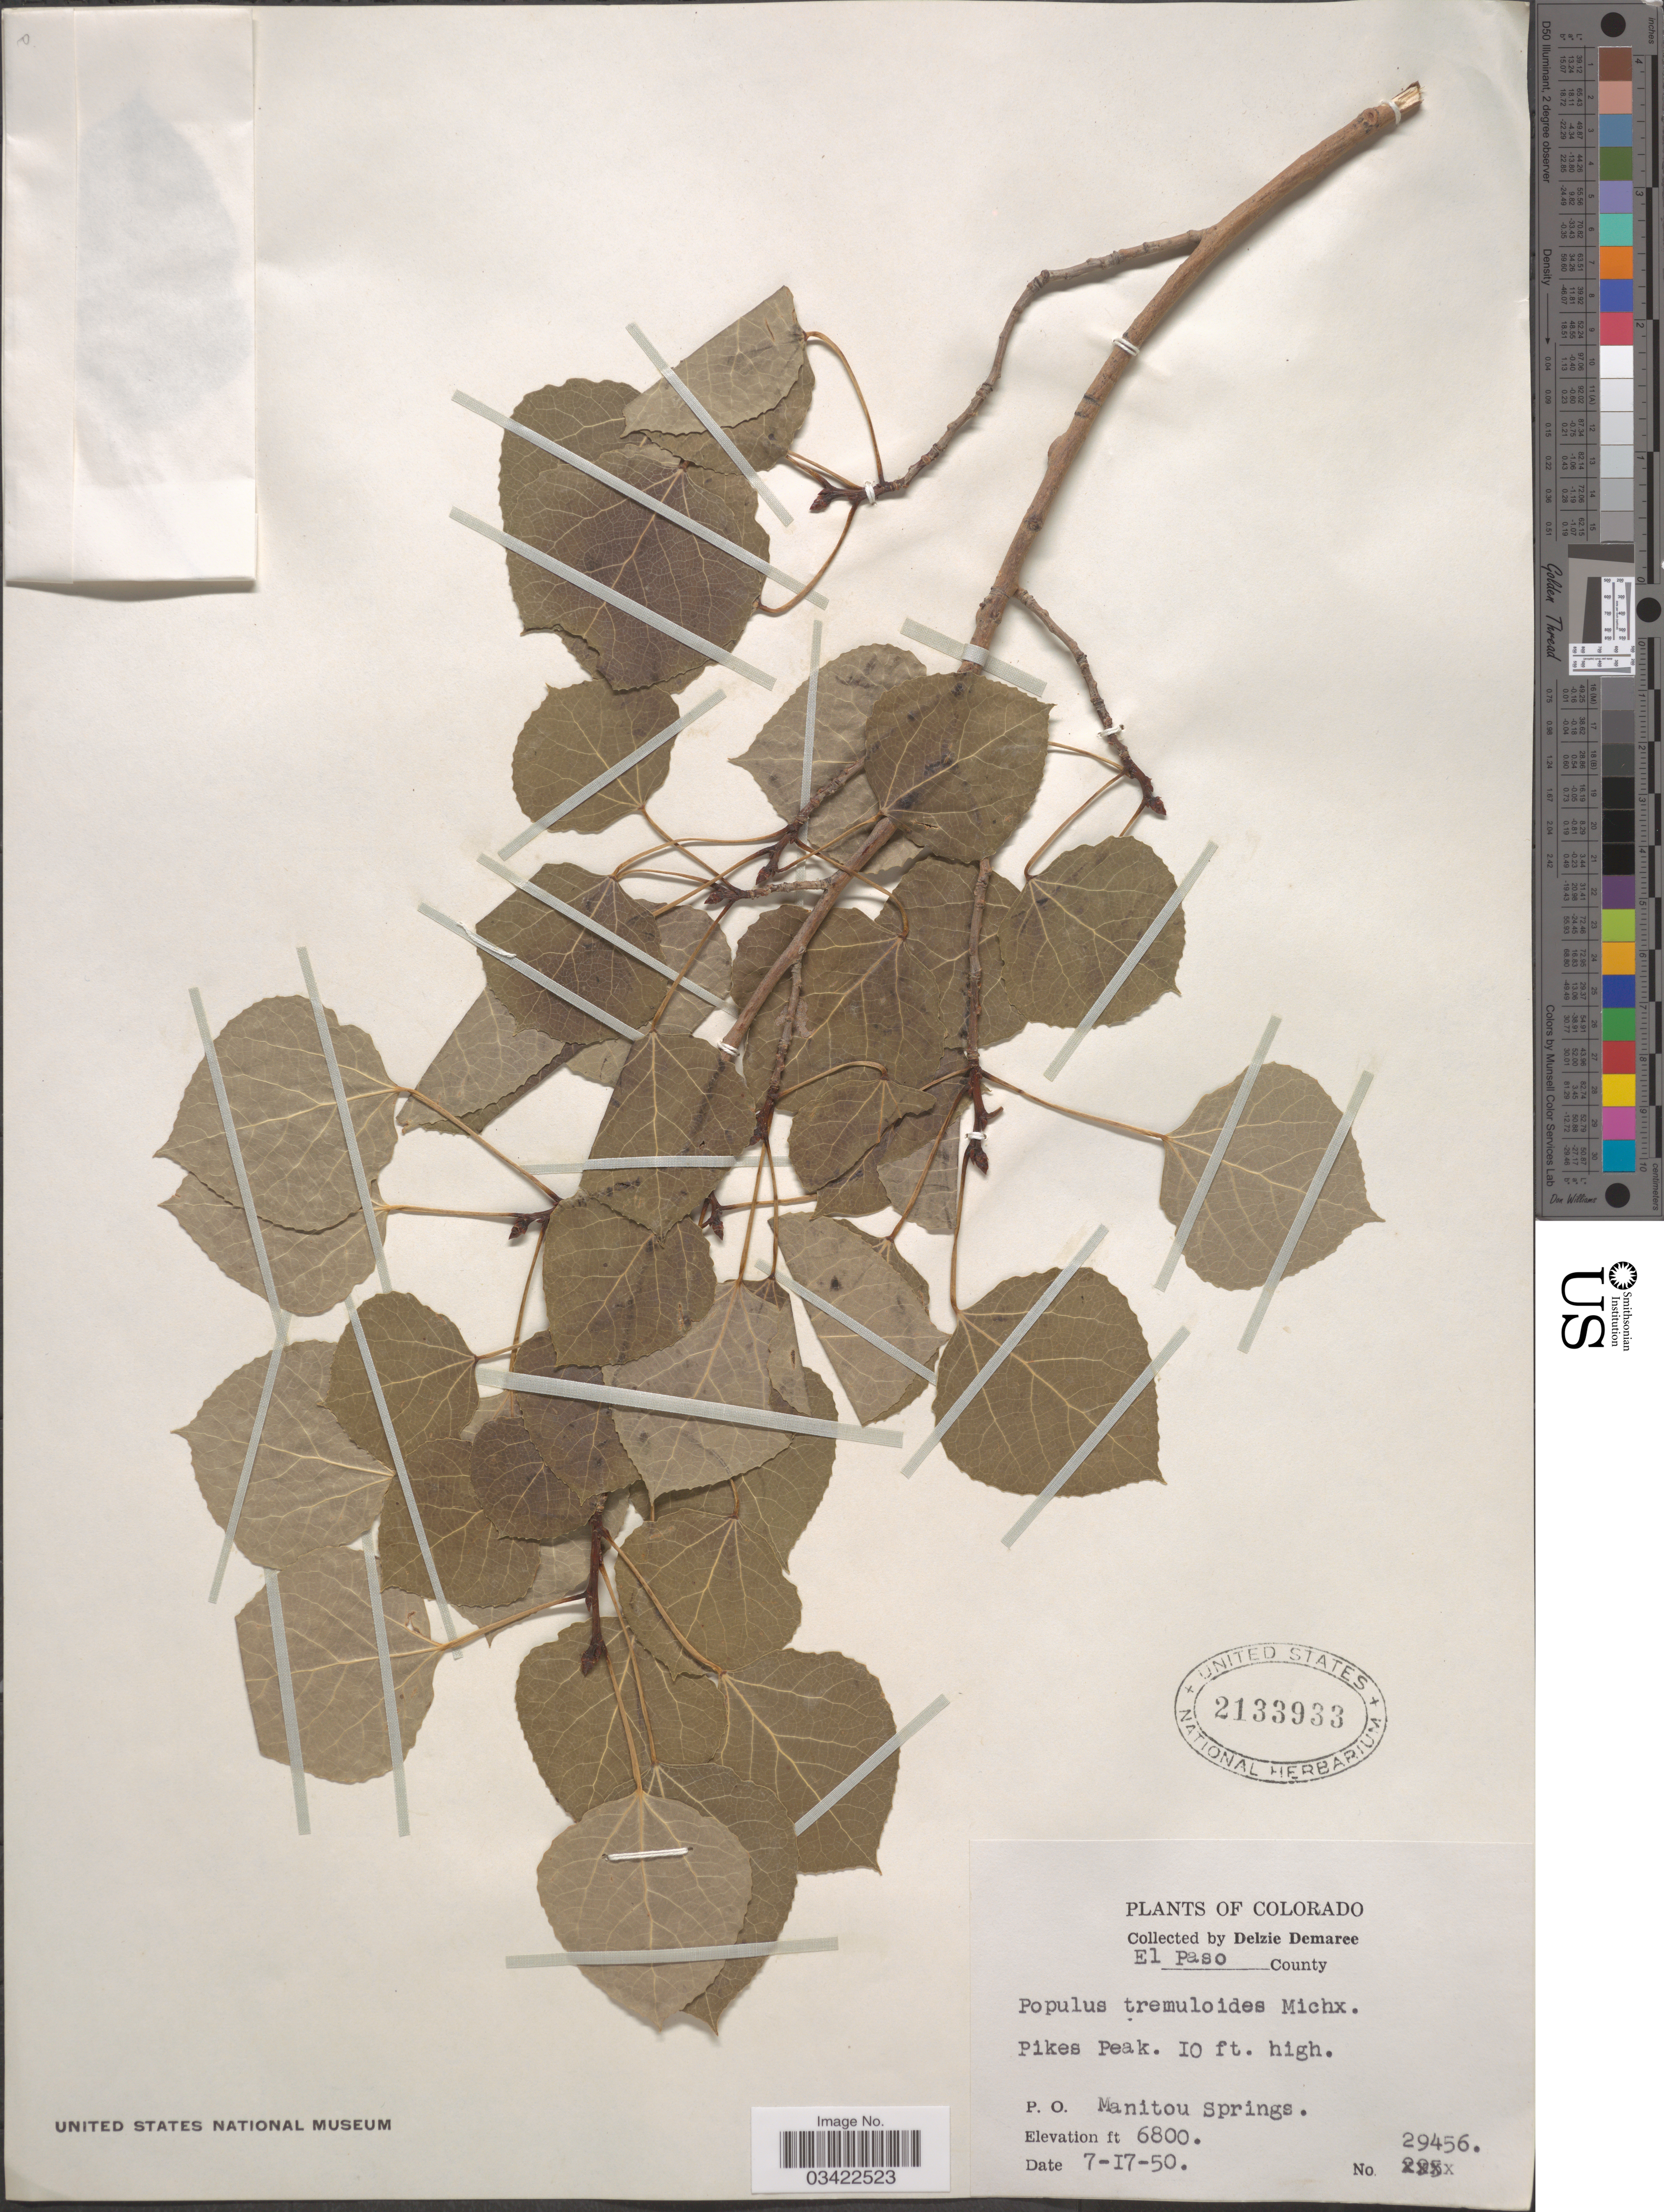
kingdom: Plantae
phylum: Tracheophyta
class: Magnoliopsida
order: Malpighiales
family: Salicaceae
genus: Populus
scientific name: Populus tremuloides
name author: Michx.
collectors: D. Demaree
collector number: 29456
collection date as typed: Transcribed d/m/y: 17/7/50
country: United States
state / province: Colorado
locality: El Paso County. Pikes Peak. P.O. Manitou Springs.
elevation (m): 2073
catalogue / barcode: US 2133933